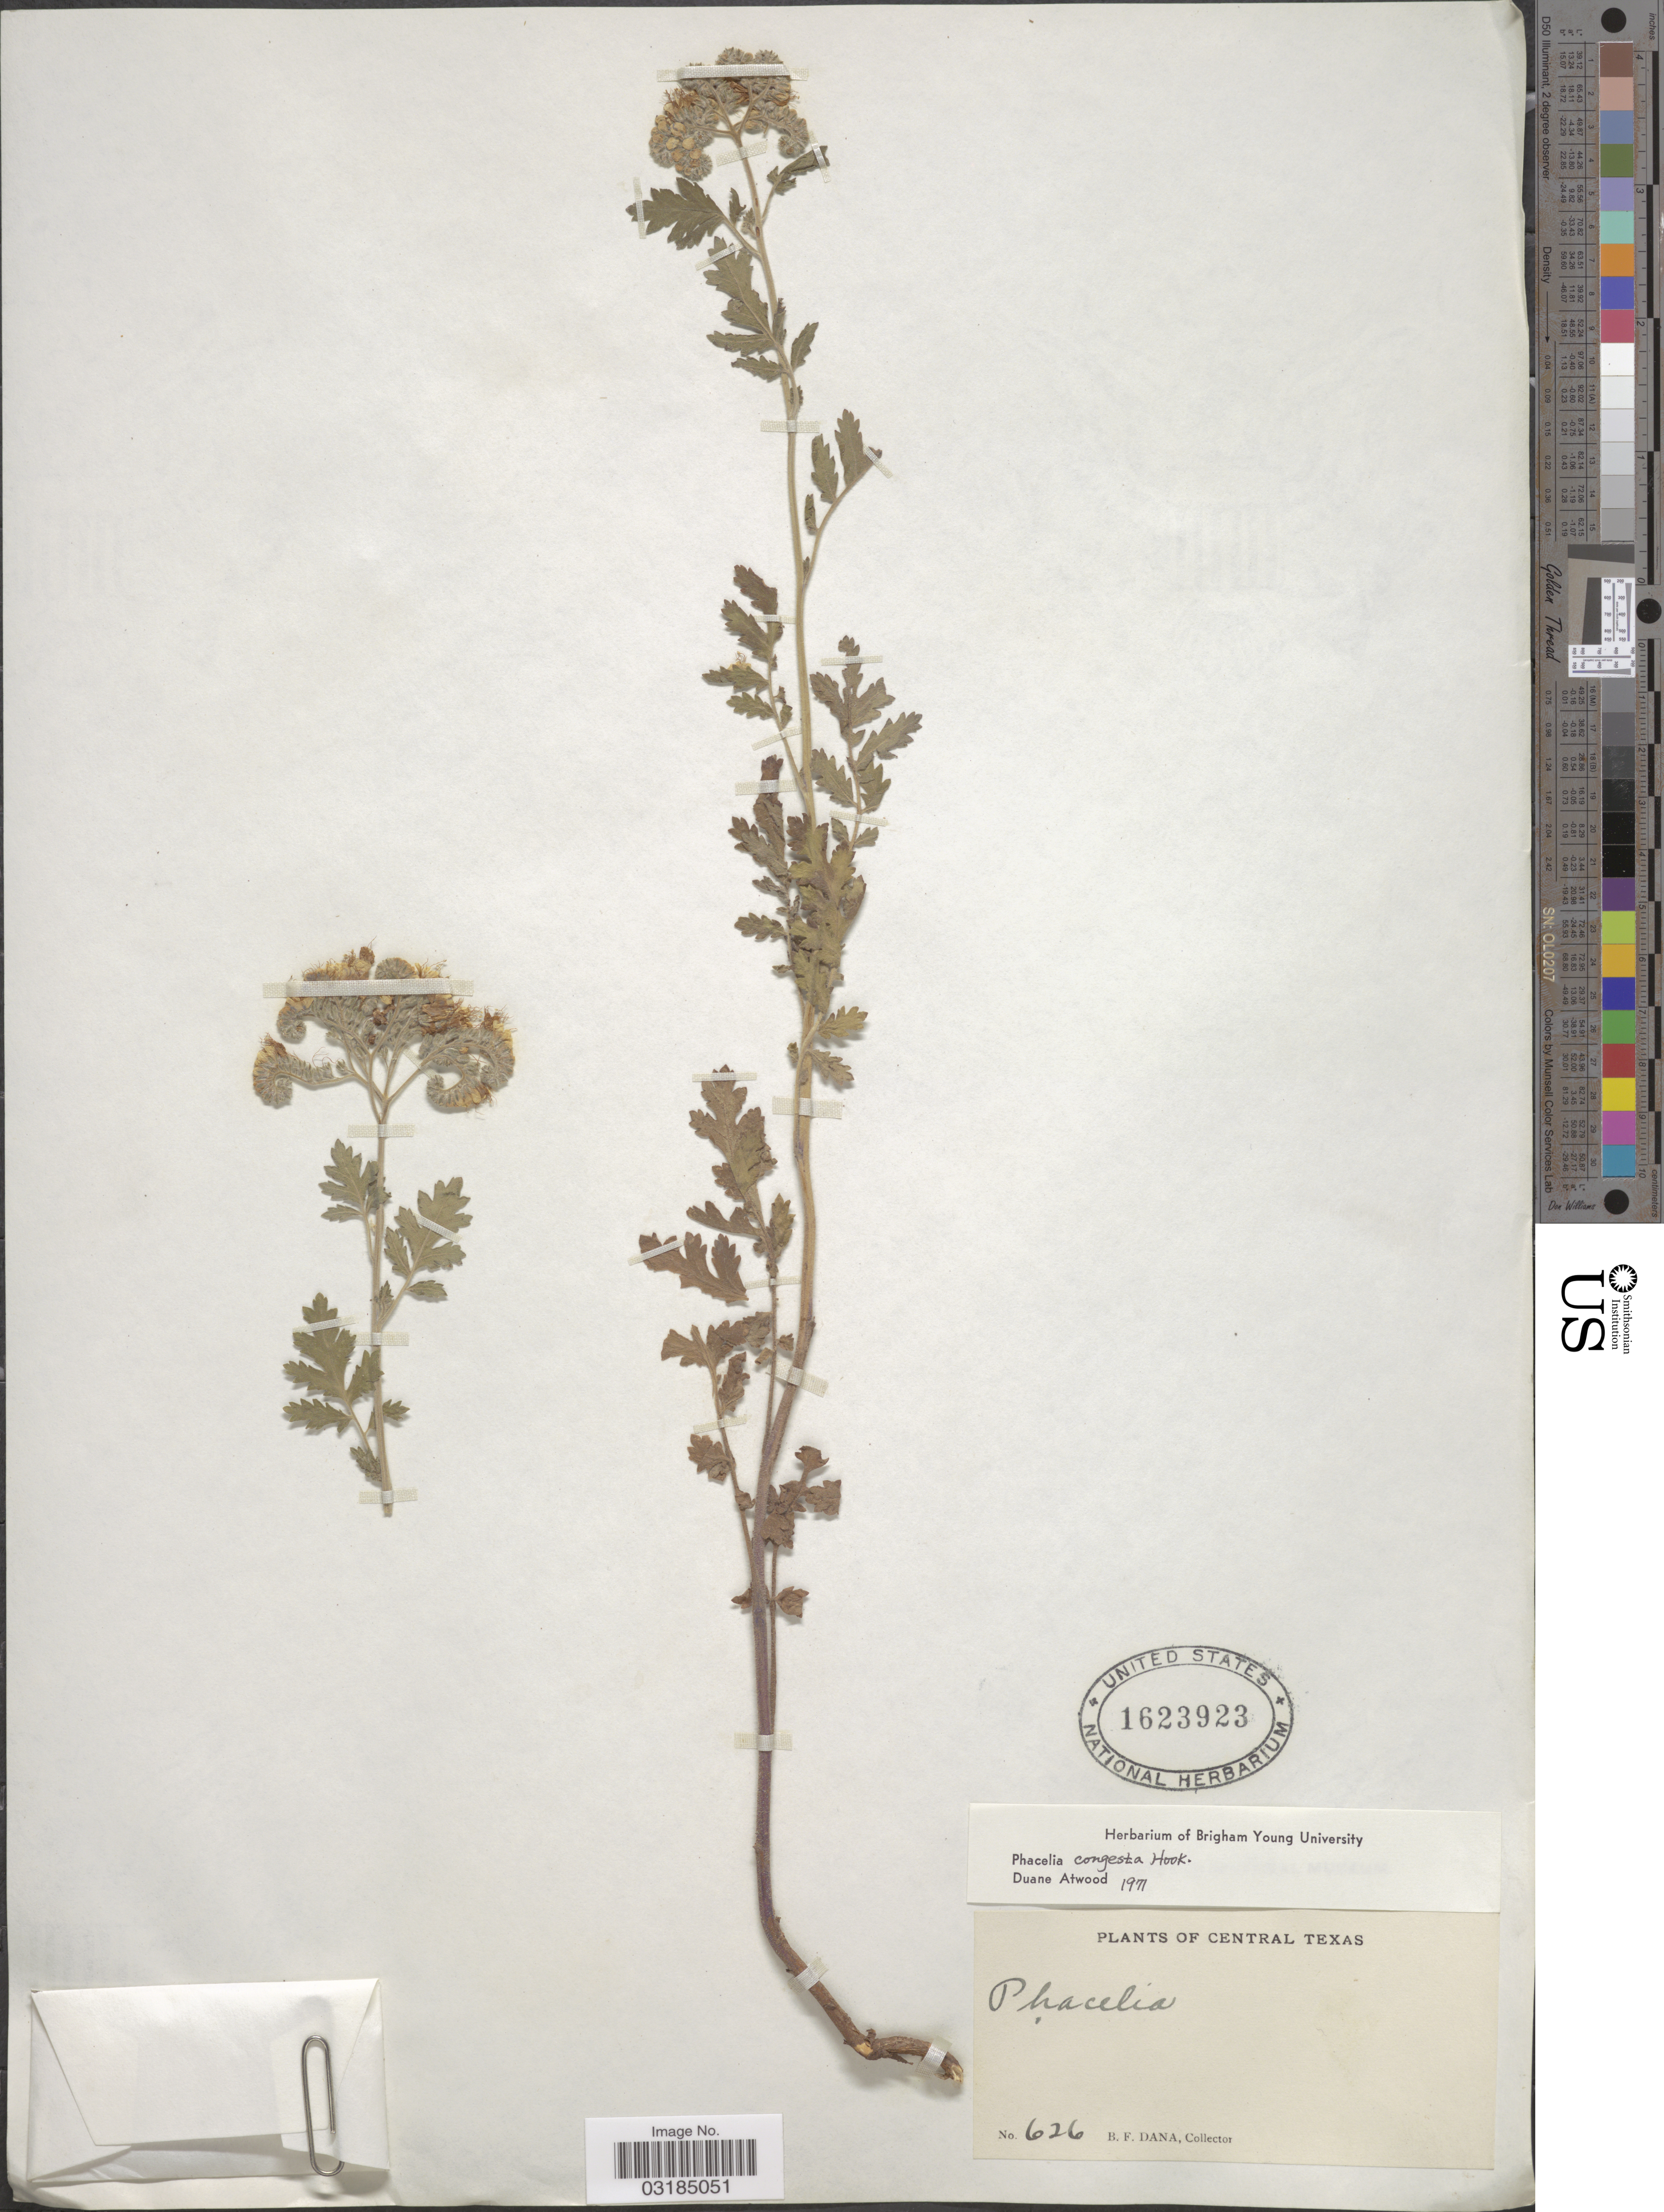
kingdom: Plantae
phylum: Tracheophyta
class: Magnoliopsida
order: Boraginales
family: Hydrophyllaceae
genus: Phacelia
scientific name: Phacelia congesta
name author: Hook.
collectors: B. Dana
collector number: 626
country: United States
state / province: Texas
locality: Central Texas.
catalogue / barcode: US 1623923